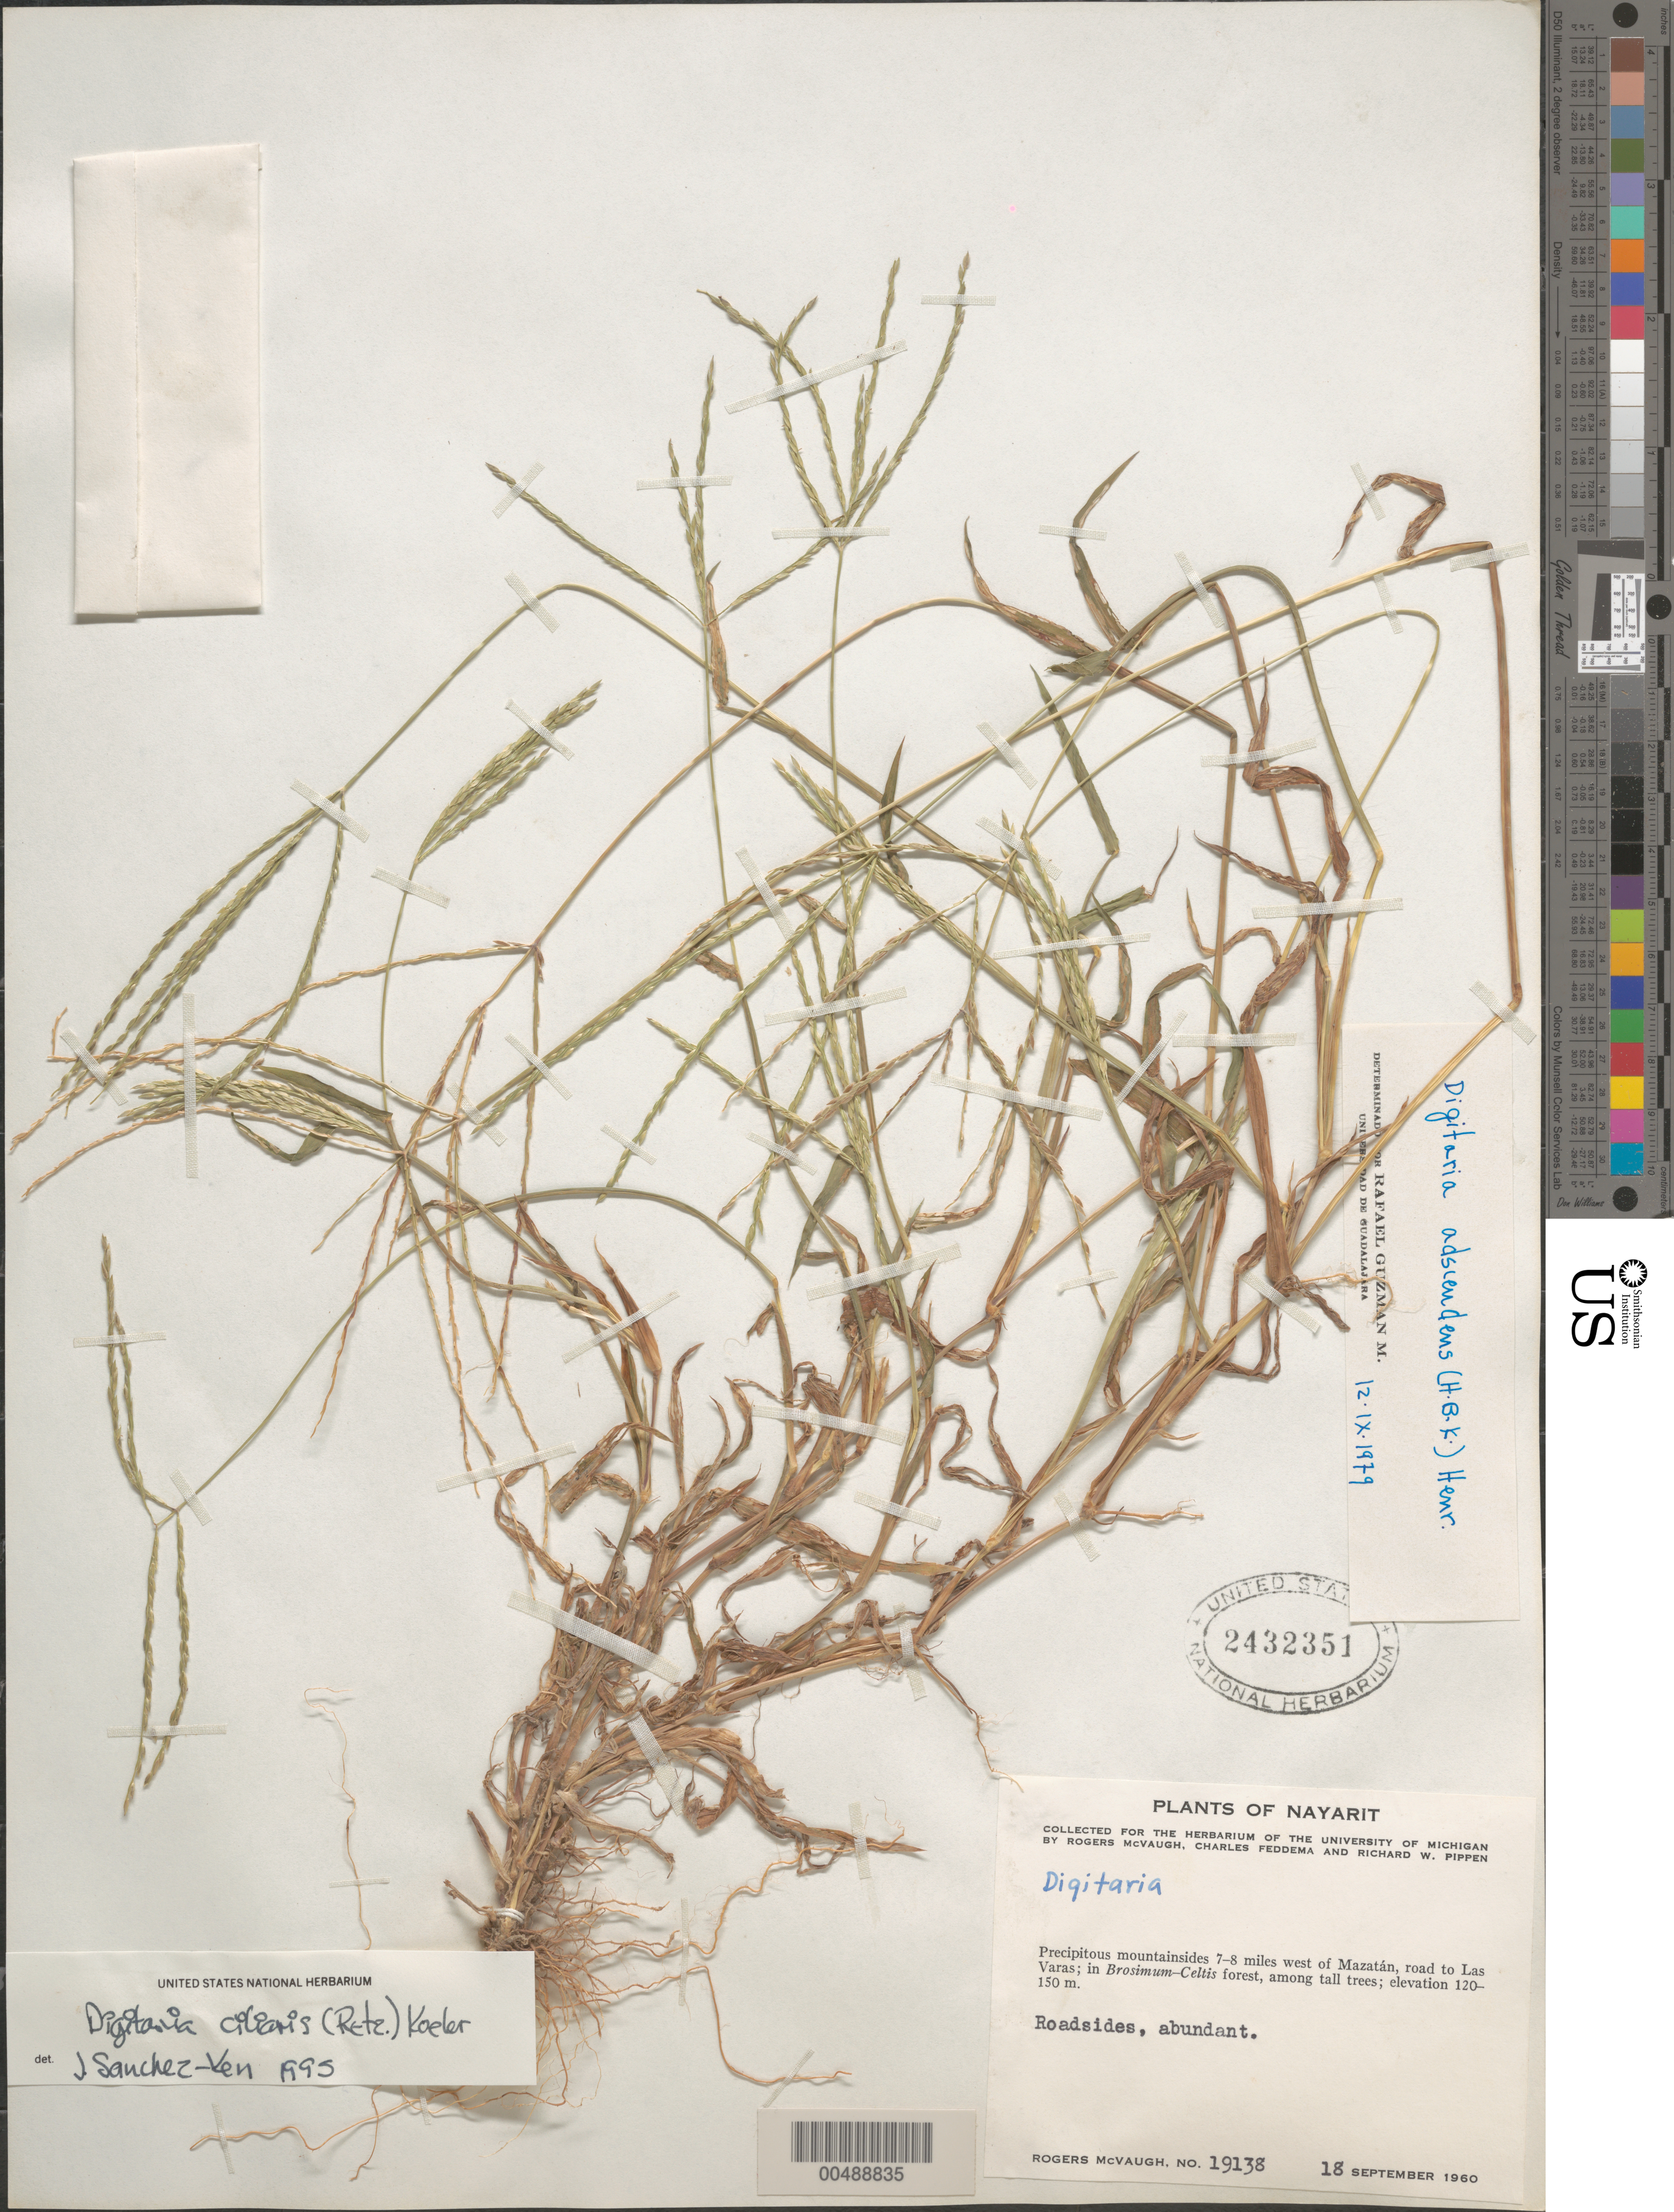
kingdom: Plantae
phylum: Tracheophyta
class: Liliopsida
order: Poales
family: Poaceae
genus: Digitaria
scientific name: Digitaria ciliaris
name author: (Retz.) Koeler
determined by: Sánchez-Ken, J. G.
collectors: R. McVaugh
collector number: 19138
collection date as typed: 18 Sep 1960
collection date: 1960-09-18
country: Mexico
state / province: Nayarit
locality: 7-8 mi W of Mazatán, rd to Las Varas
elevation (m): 120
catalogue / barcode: US 2432351